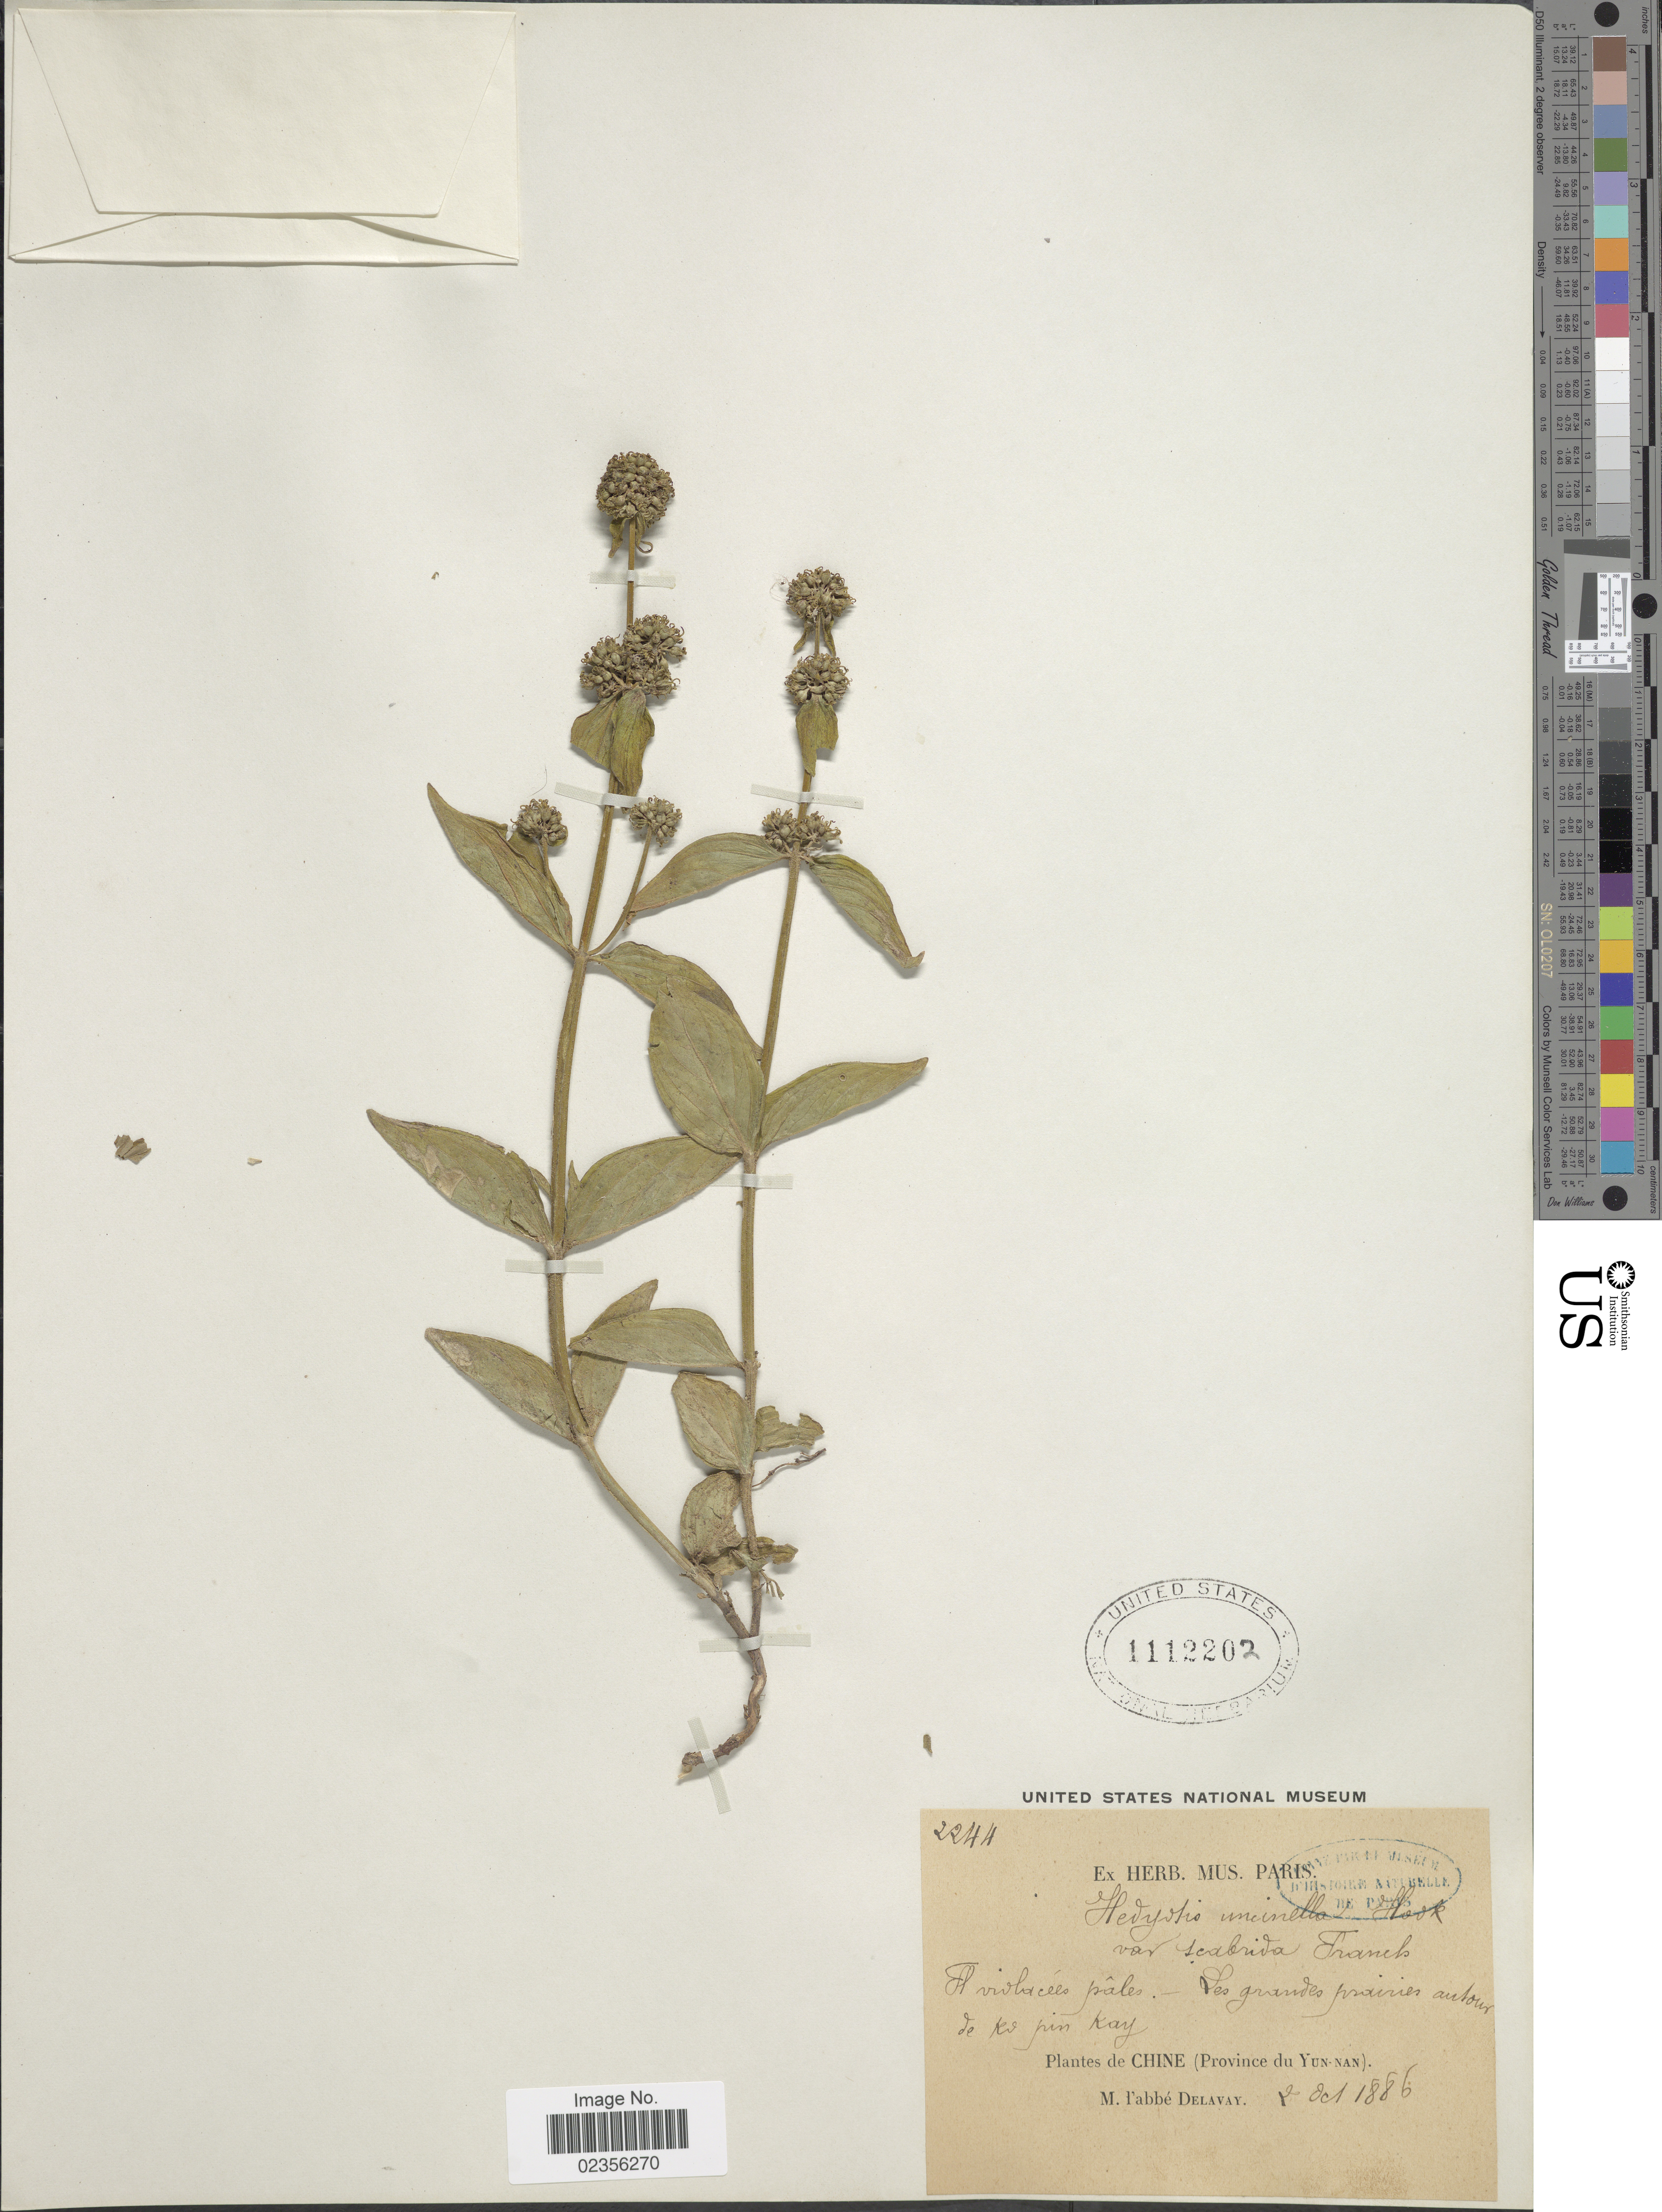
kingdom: Plantae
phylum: Tracheophyta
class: Magnoliopsida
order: Gentianales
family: Rubiaceae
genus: Hedyotis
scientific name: Hedyotis uncinella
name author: Hook. & Arn.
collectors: P. Delavay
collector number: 2244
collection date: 1886-10-02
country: China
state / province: Yunnan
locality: De Chine (Province du Yun-Nan)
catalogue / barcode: US 1112202